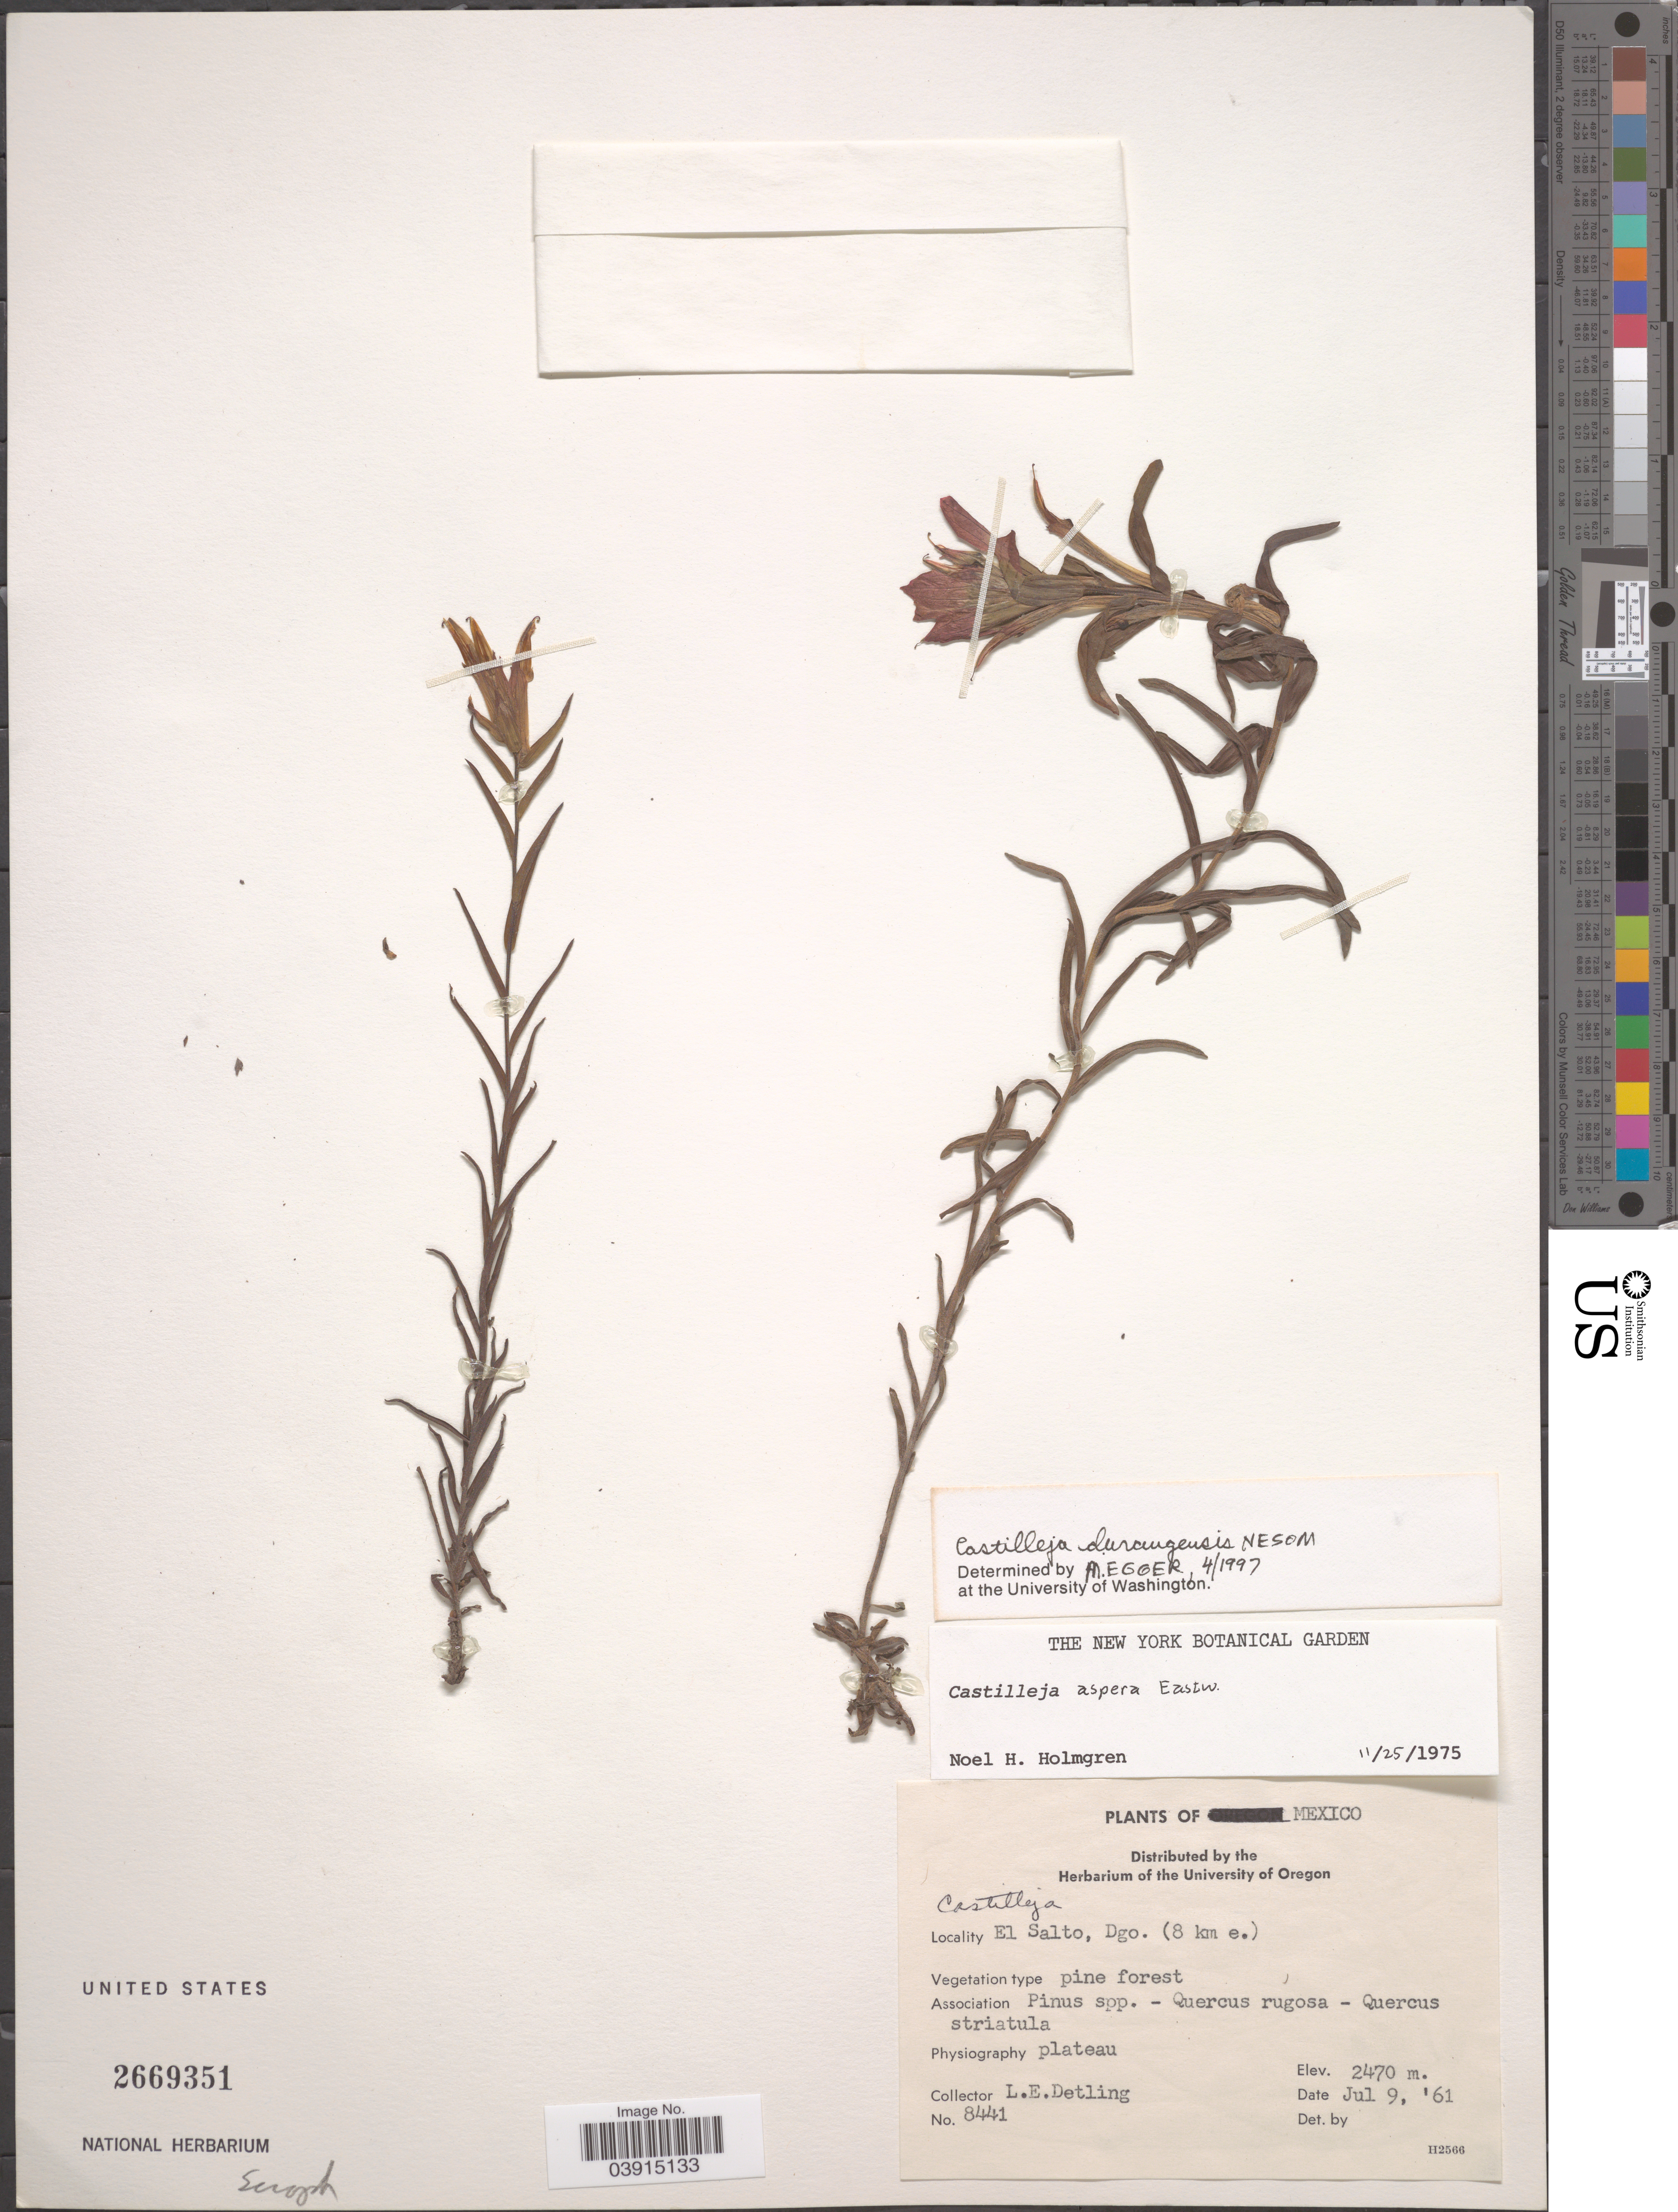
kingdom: Plantae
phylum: Tracheophyta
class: Magnoliopsida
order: Lamiales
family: Orobanchaceae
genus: Castilleja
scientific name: Castilleja durangensis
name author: G.L. Nesom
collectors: L. E. Detling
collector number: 8441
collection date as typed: Transcribed d/m/y: 9/7/61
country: Mexico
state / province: Durango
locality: El Salto, Dgo. (8 km e.).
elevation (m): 2470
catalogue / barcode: US 2669351